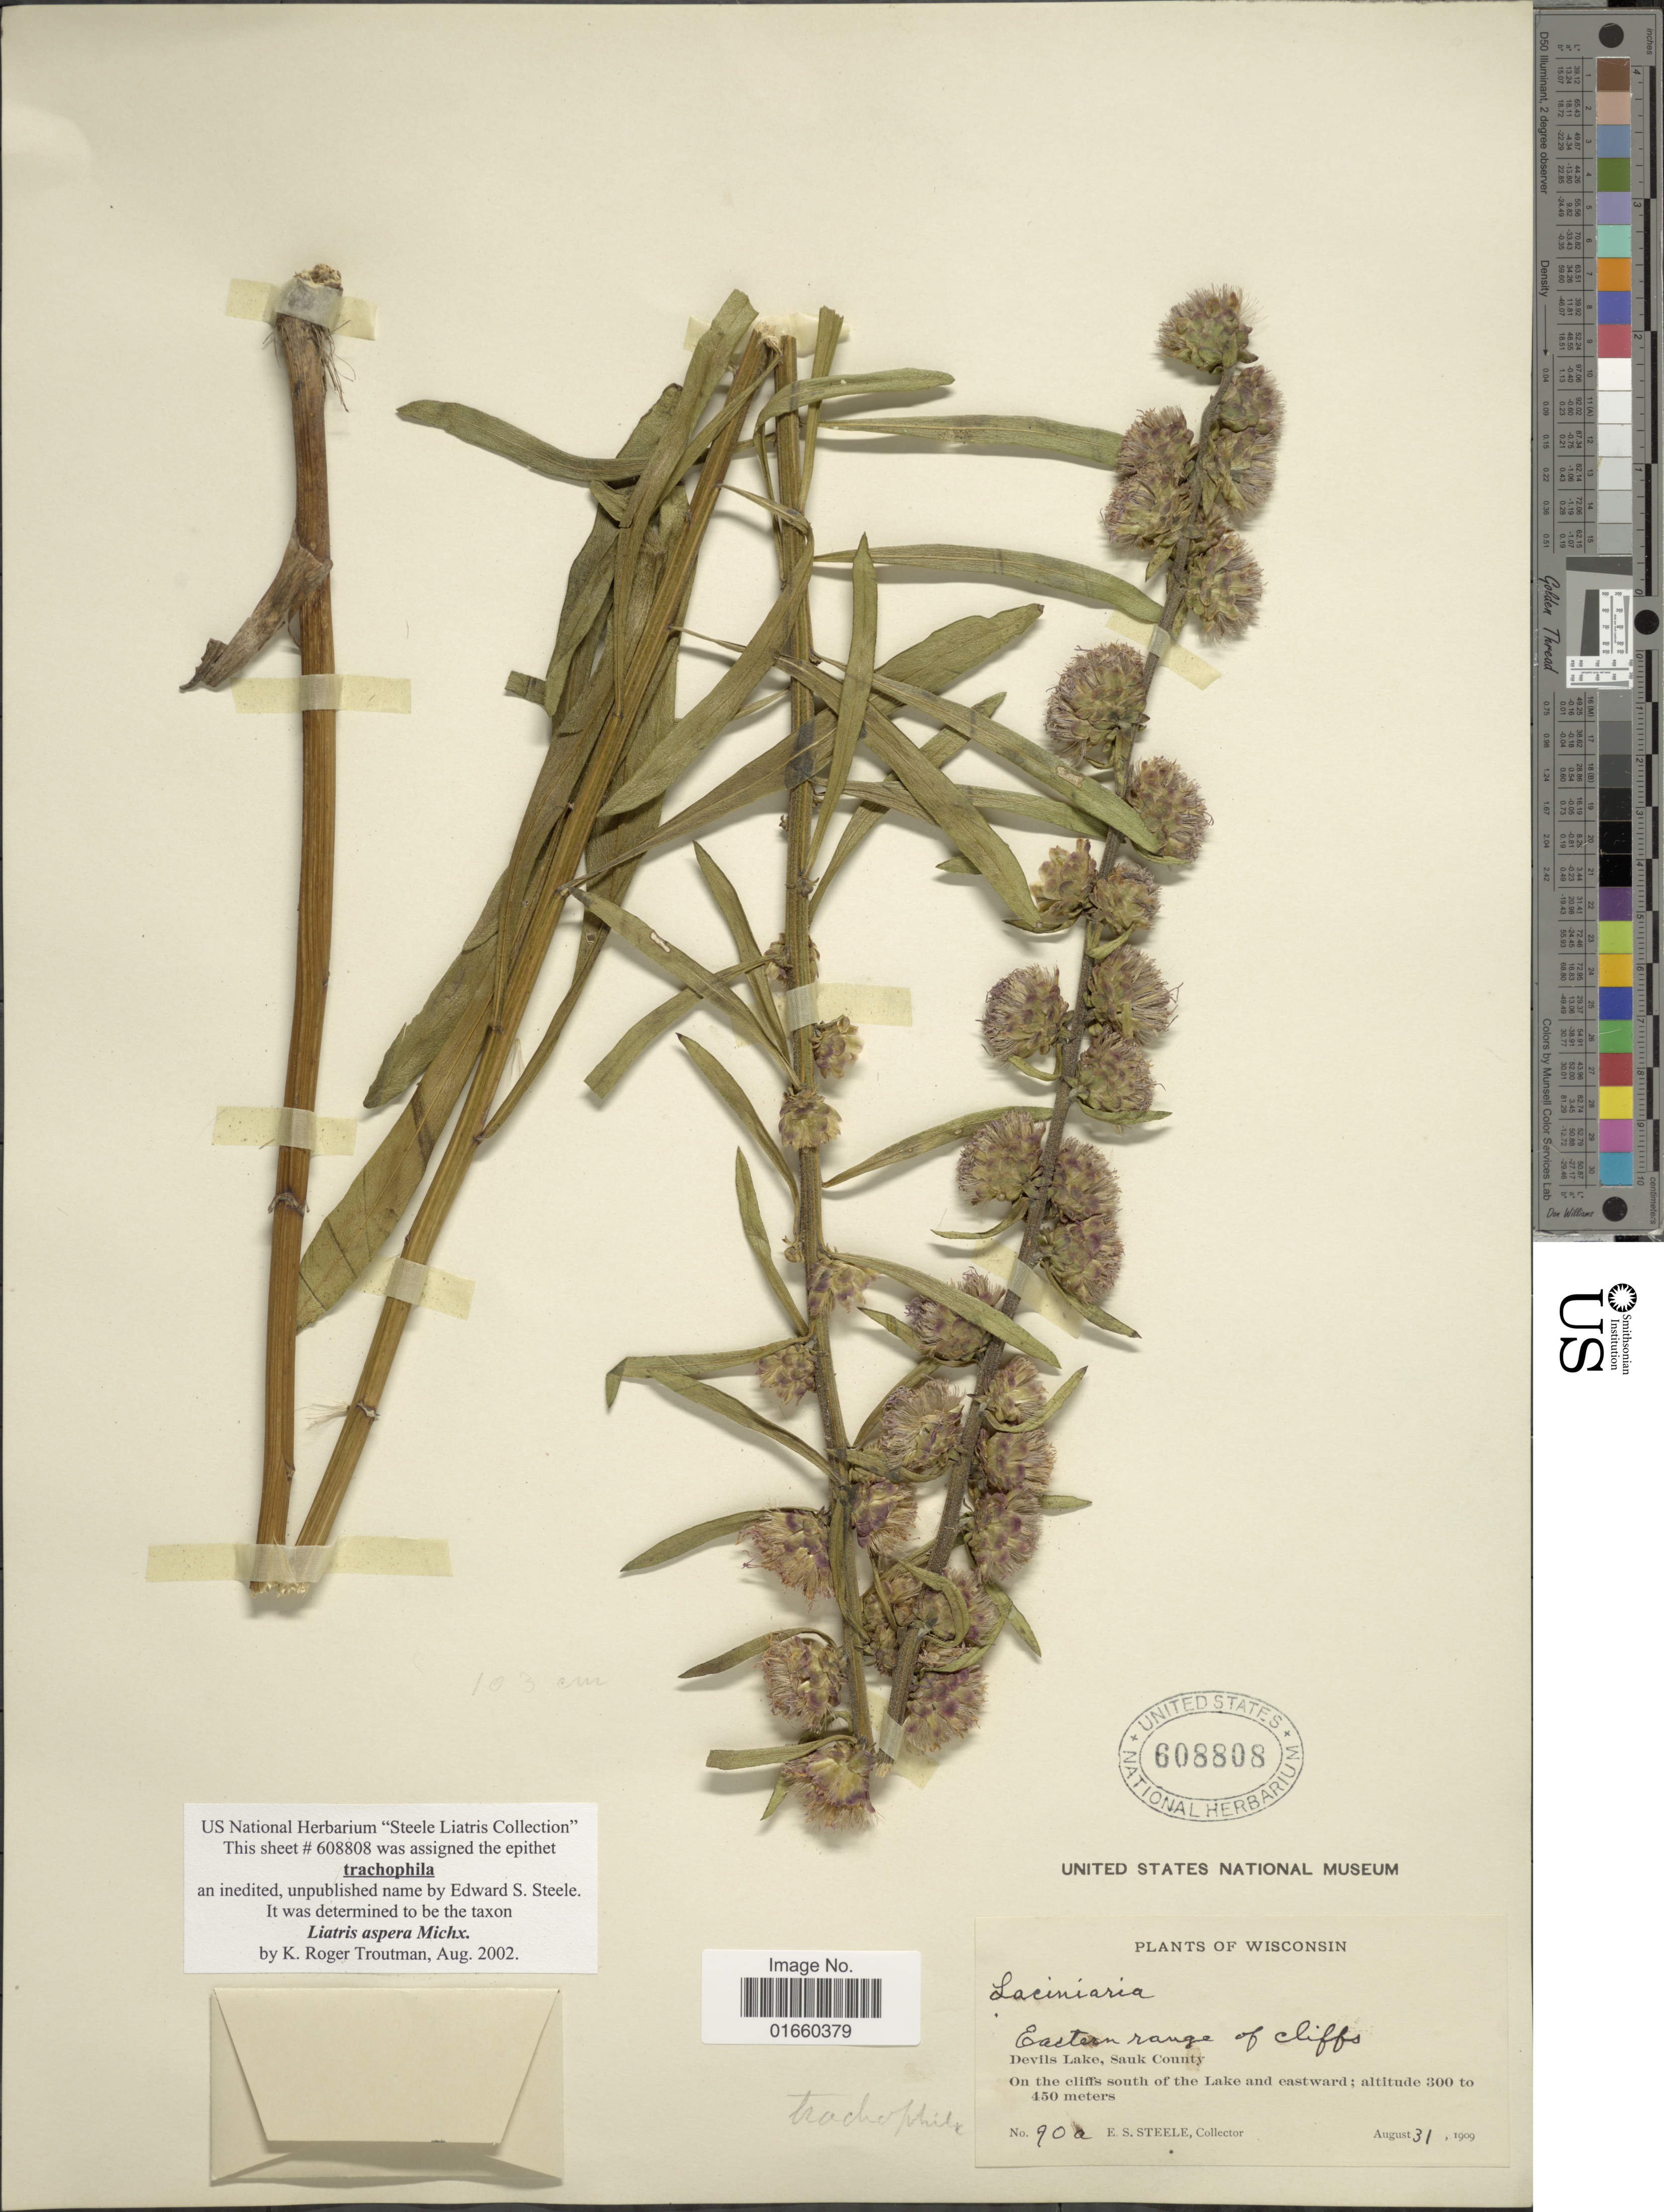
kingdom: Plantae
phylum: Tracheophyta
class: Magnoliopsida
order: Asterales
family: Asteraceae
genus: Liatris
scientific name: Liatris aspera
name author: Michx.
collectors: E. Steele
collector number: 90a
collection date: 1909-08-31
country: United States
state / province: Wisconsin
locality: Eastern range of cliffs, Devils Lake, Sauk County, On the cliffs south of the Lake and eastward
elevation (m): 300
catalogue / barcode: US 608808